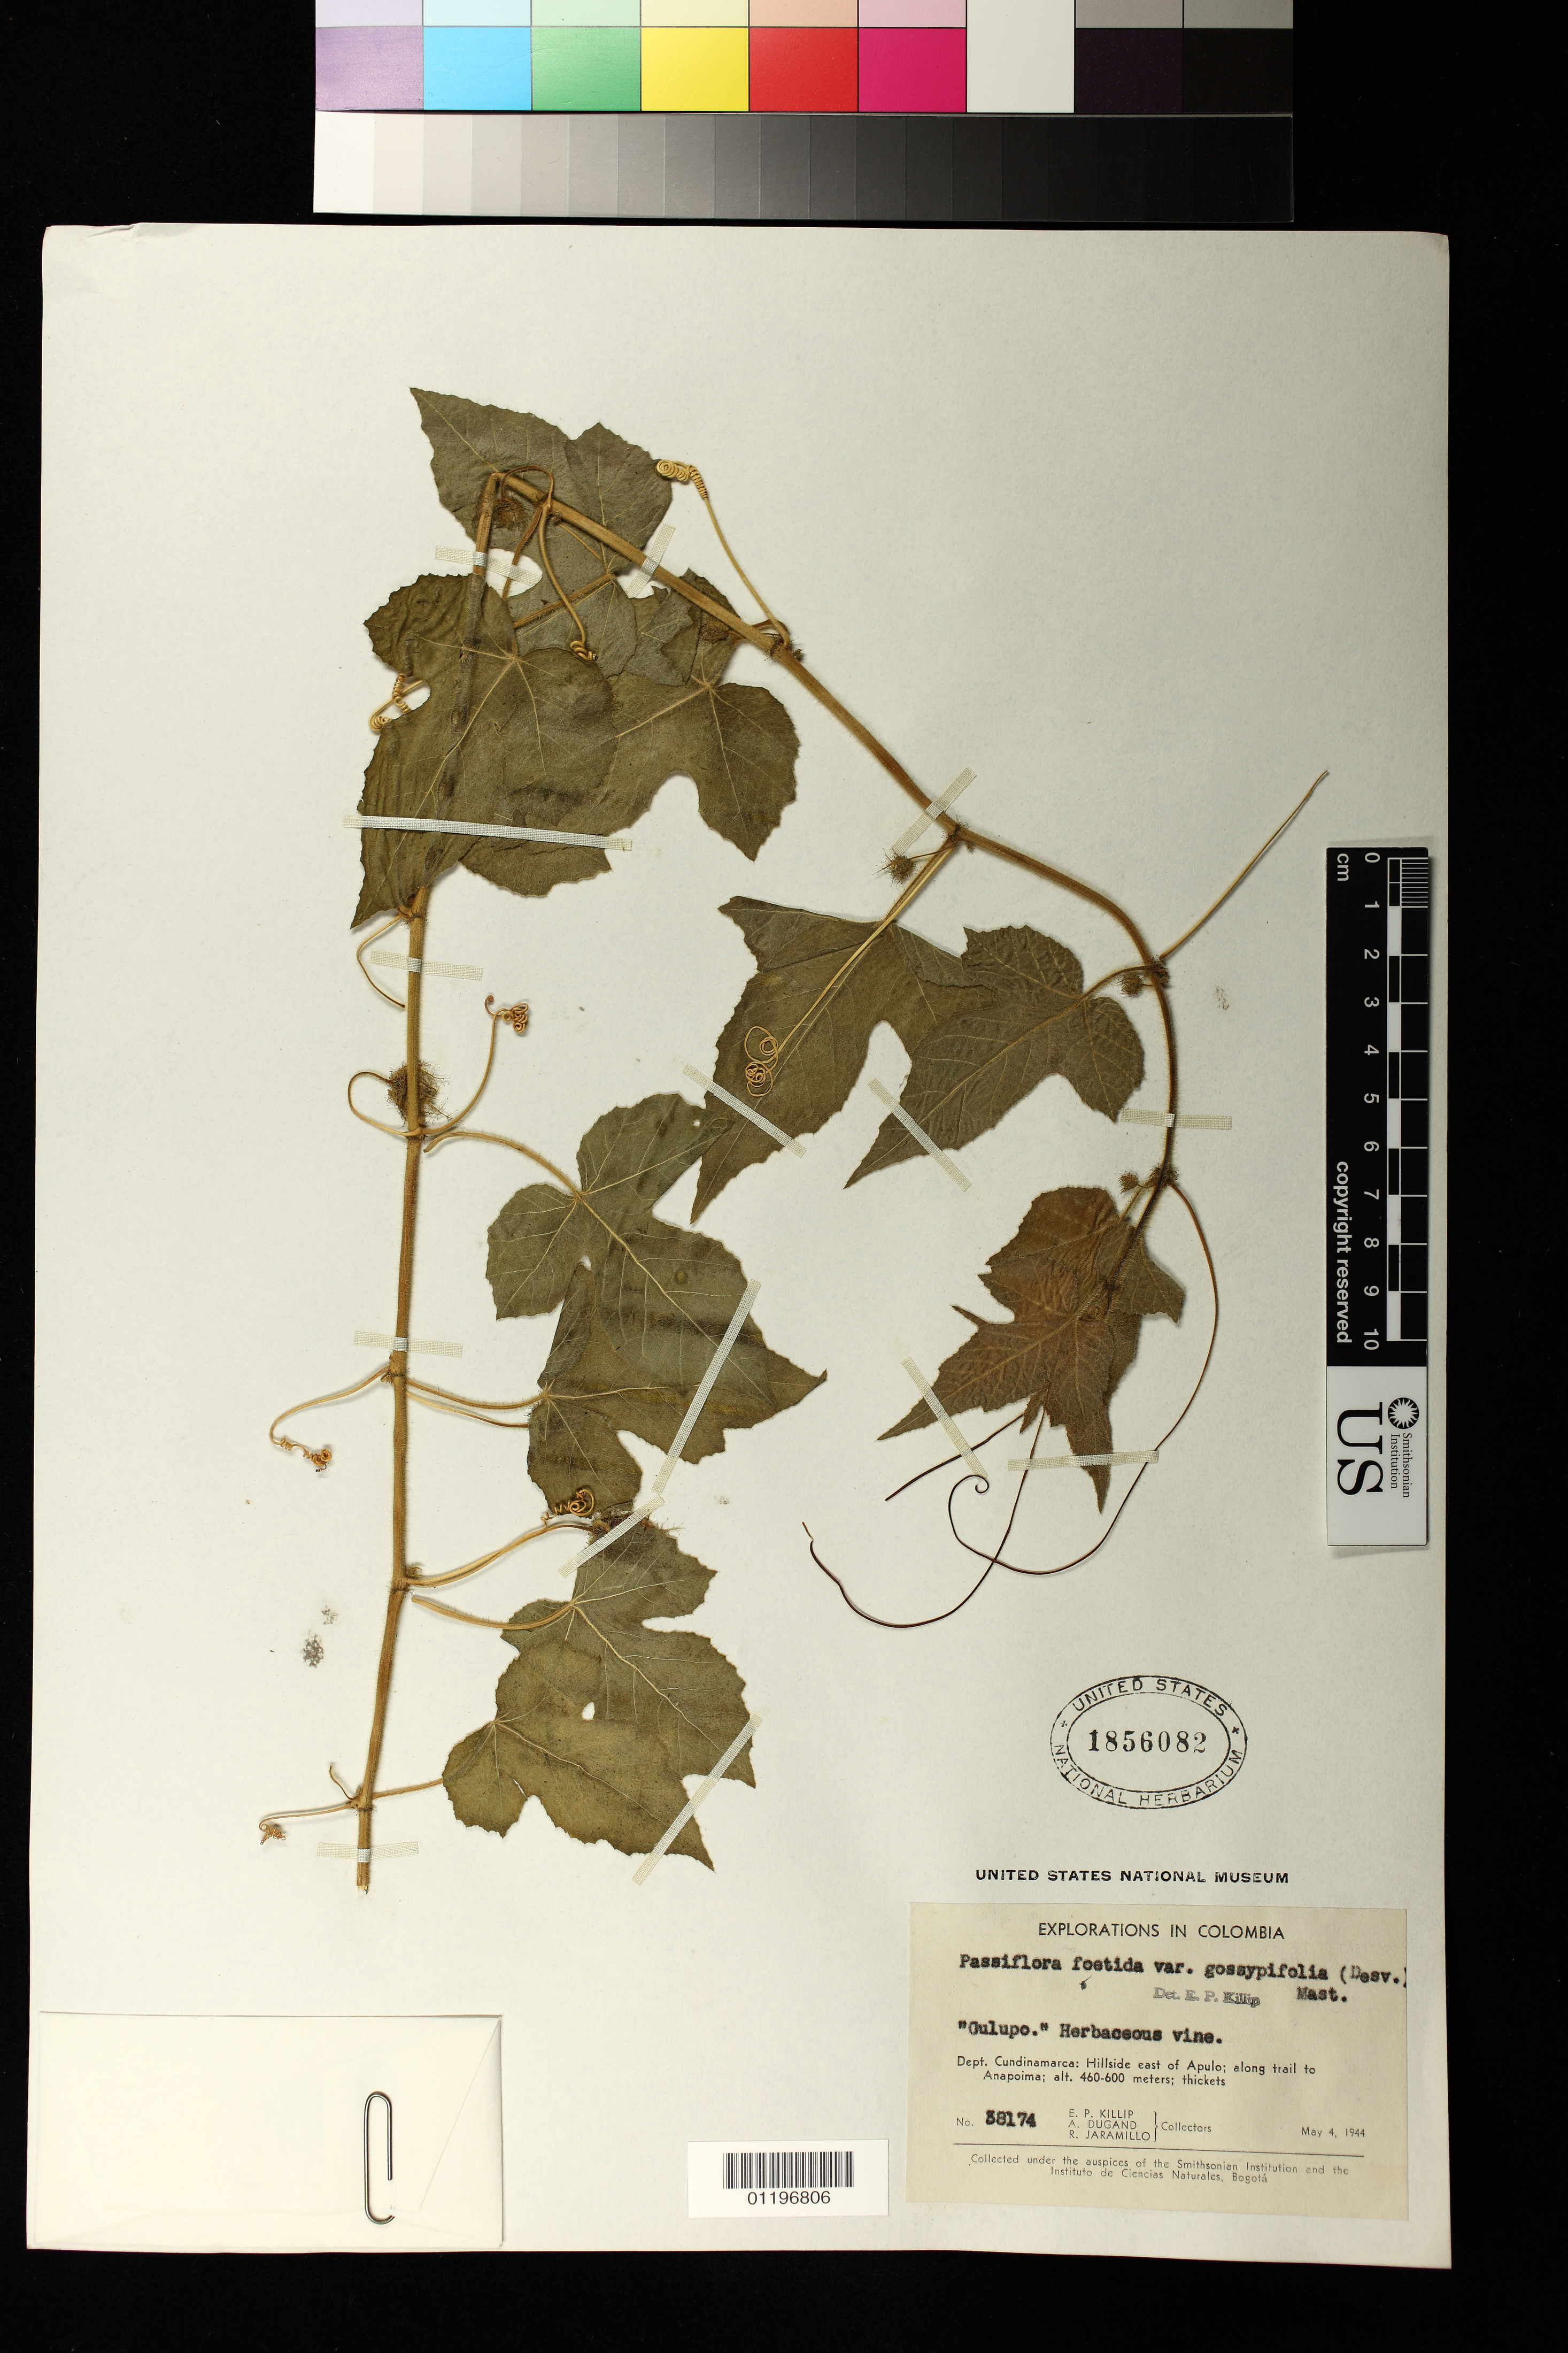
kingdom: Plantae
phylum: Tracheophyta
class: Magnoliopsida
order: Malpighiales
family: Passifloraceae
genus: Passiflora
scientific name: Passiflora foetida var. gossypiifolia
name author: (Desv.) Mast.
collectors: E. P. Killip, A. Dugand G. & R. Jaramillo M.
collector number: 38174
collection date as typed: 05 Apr 1944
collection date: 1944-04-05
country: Colombia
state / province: Cundinamarca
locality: Hillside east of Apulo, along trail to Anapoima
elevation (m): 460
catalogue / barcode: US 1856082